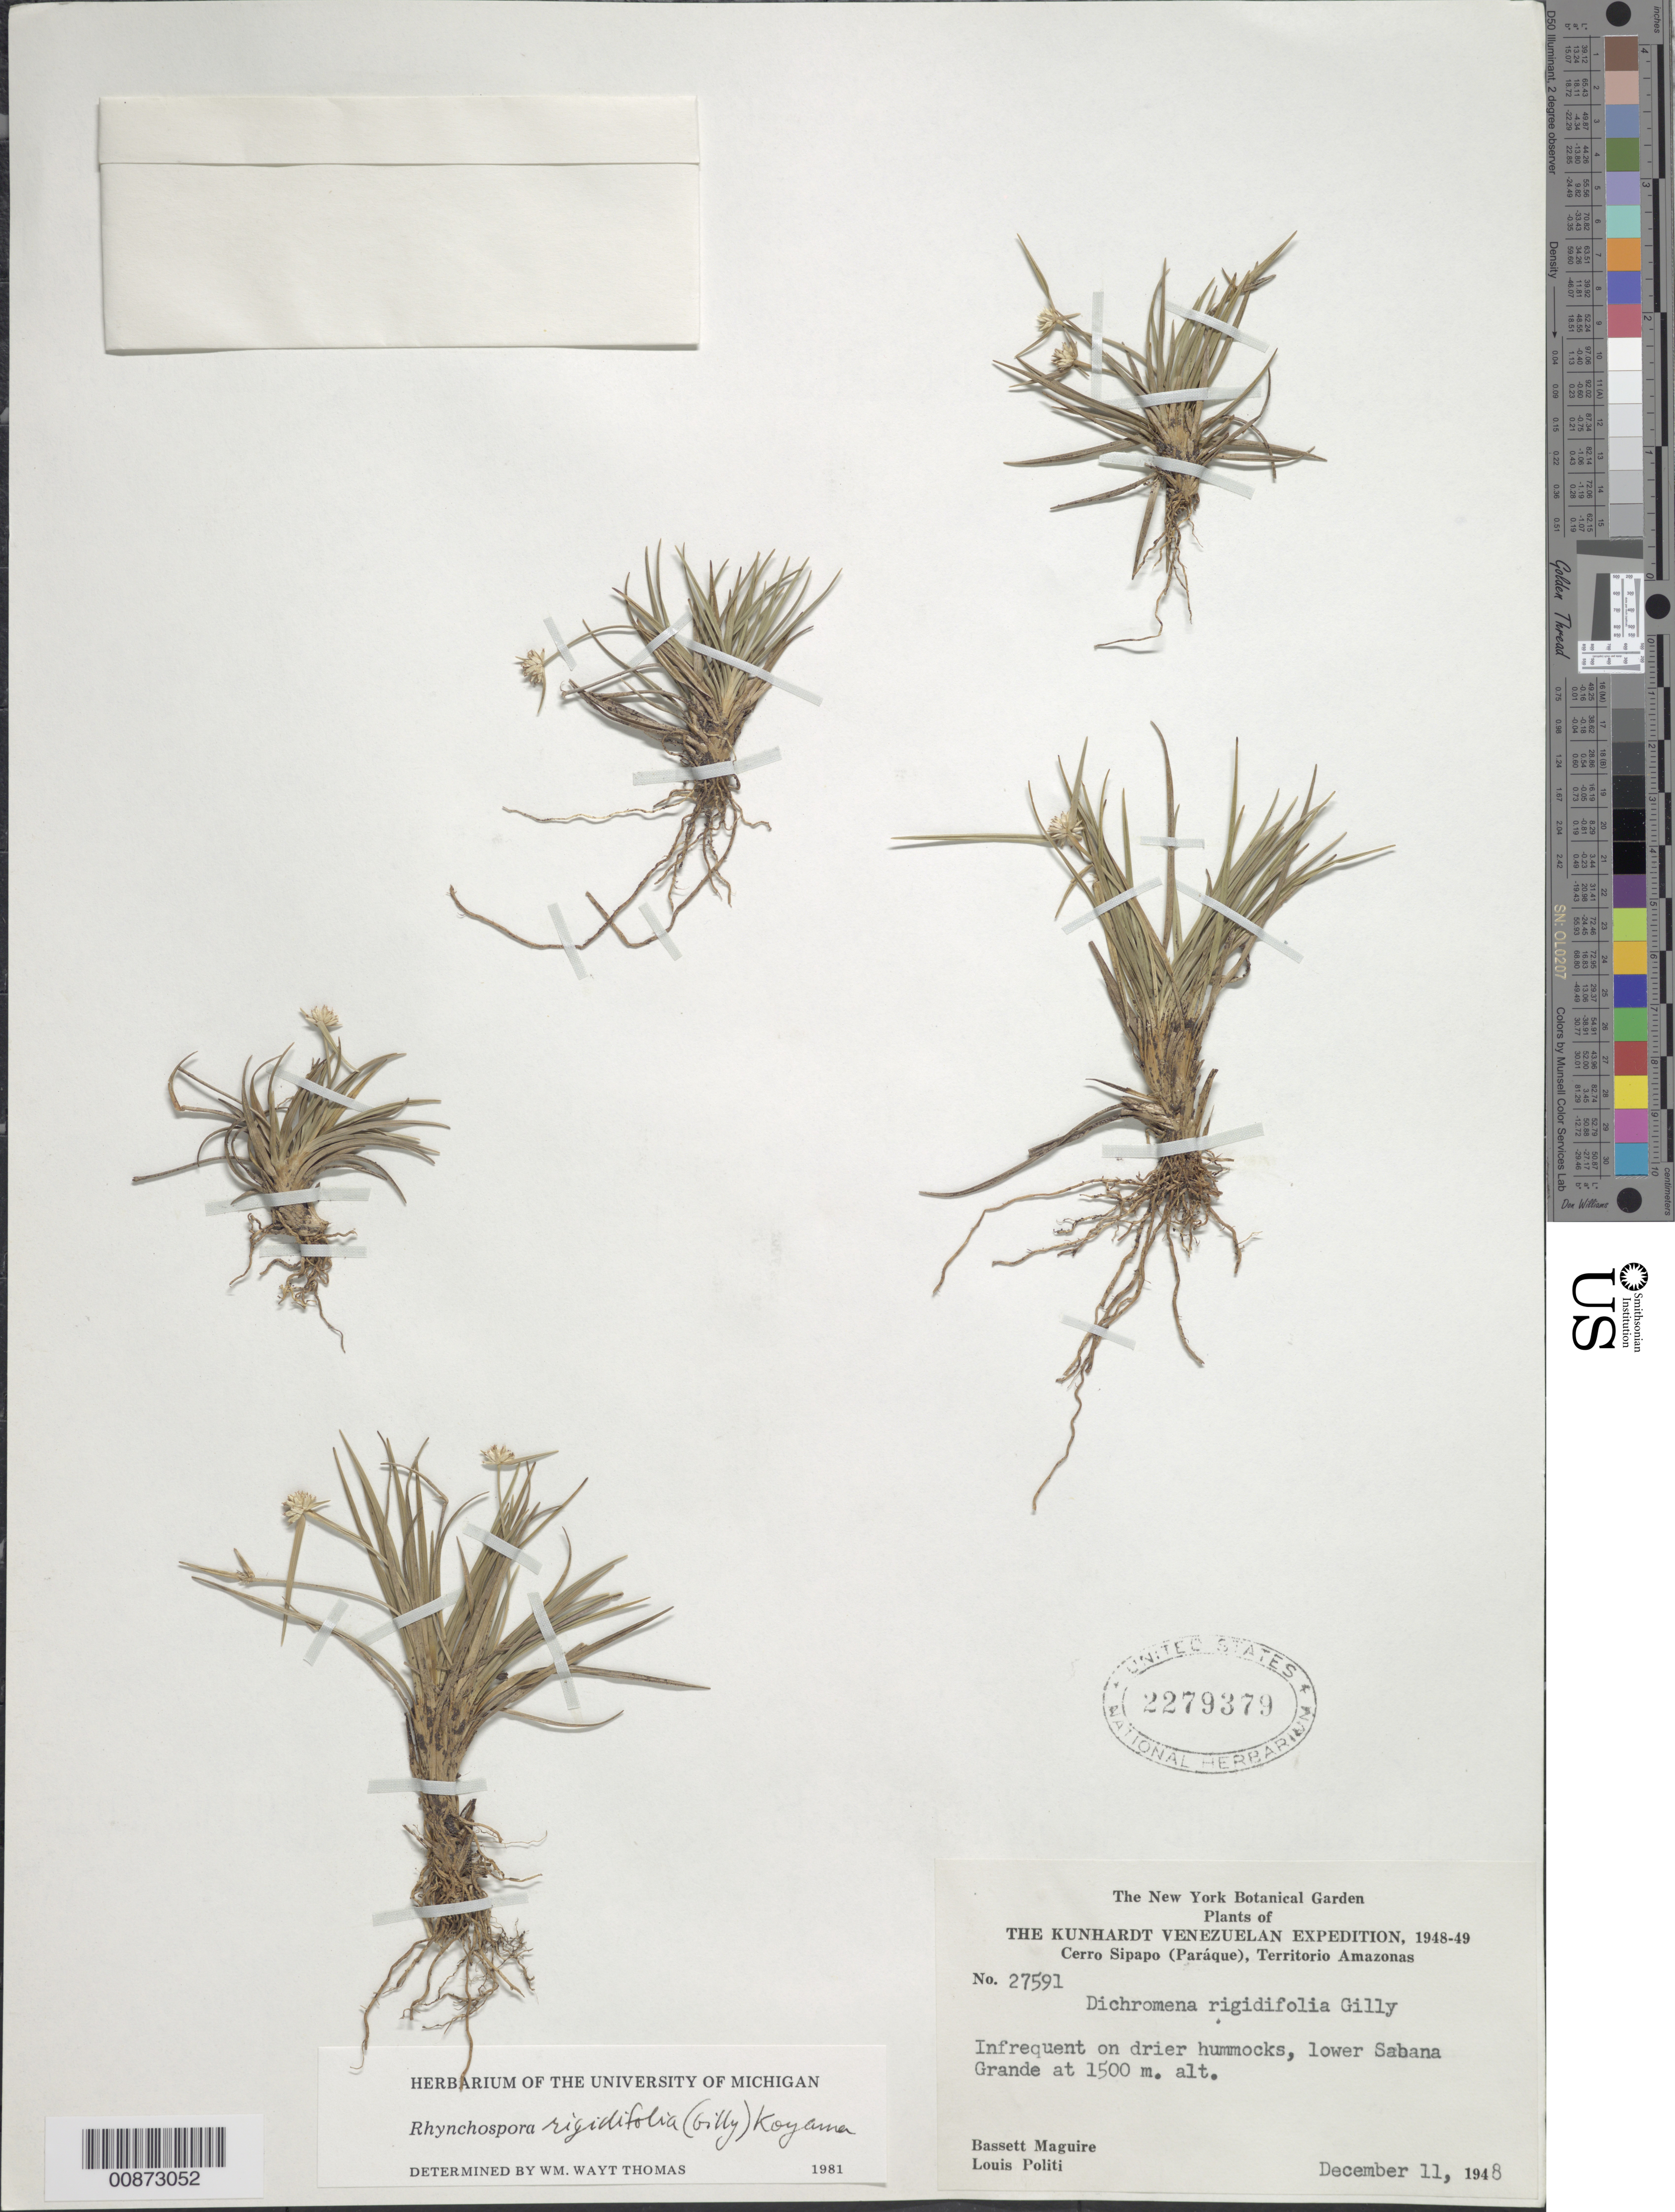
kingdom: Plantae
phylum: Tracheophyta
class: Liliopsida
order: Poales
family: Cyperaceae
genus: Rhynchospora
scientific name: Rhynchospora rigidifolia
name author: (Gilly) T. Koyama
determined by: Thomas, W. W., (NY), New York Botanical Garden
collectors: B. Maguire & L. Politi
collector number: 27591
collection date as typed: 11-Dec-48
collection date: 1948-12-11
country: Venezuela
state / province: Amazonas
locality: Cerro Sipapo (Paráque), lower Sabana Grande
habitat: Dry hummocks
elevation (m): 1500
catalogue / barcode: US 2279379